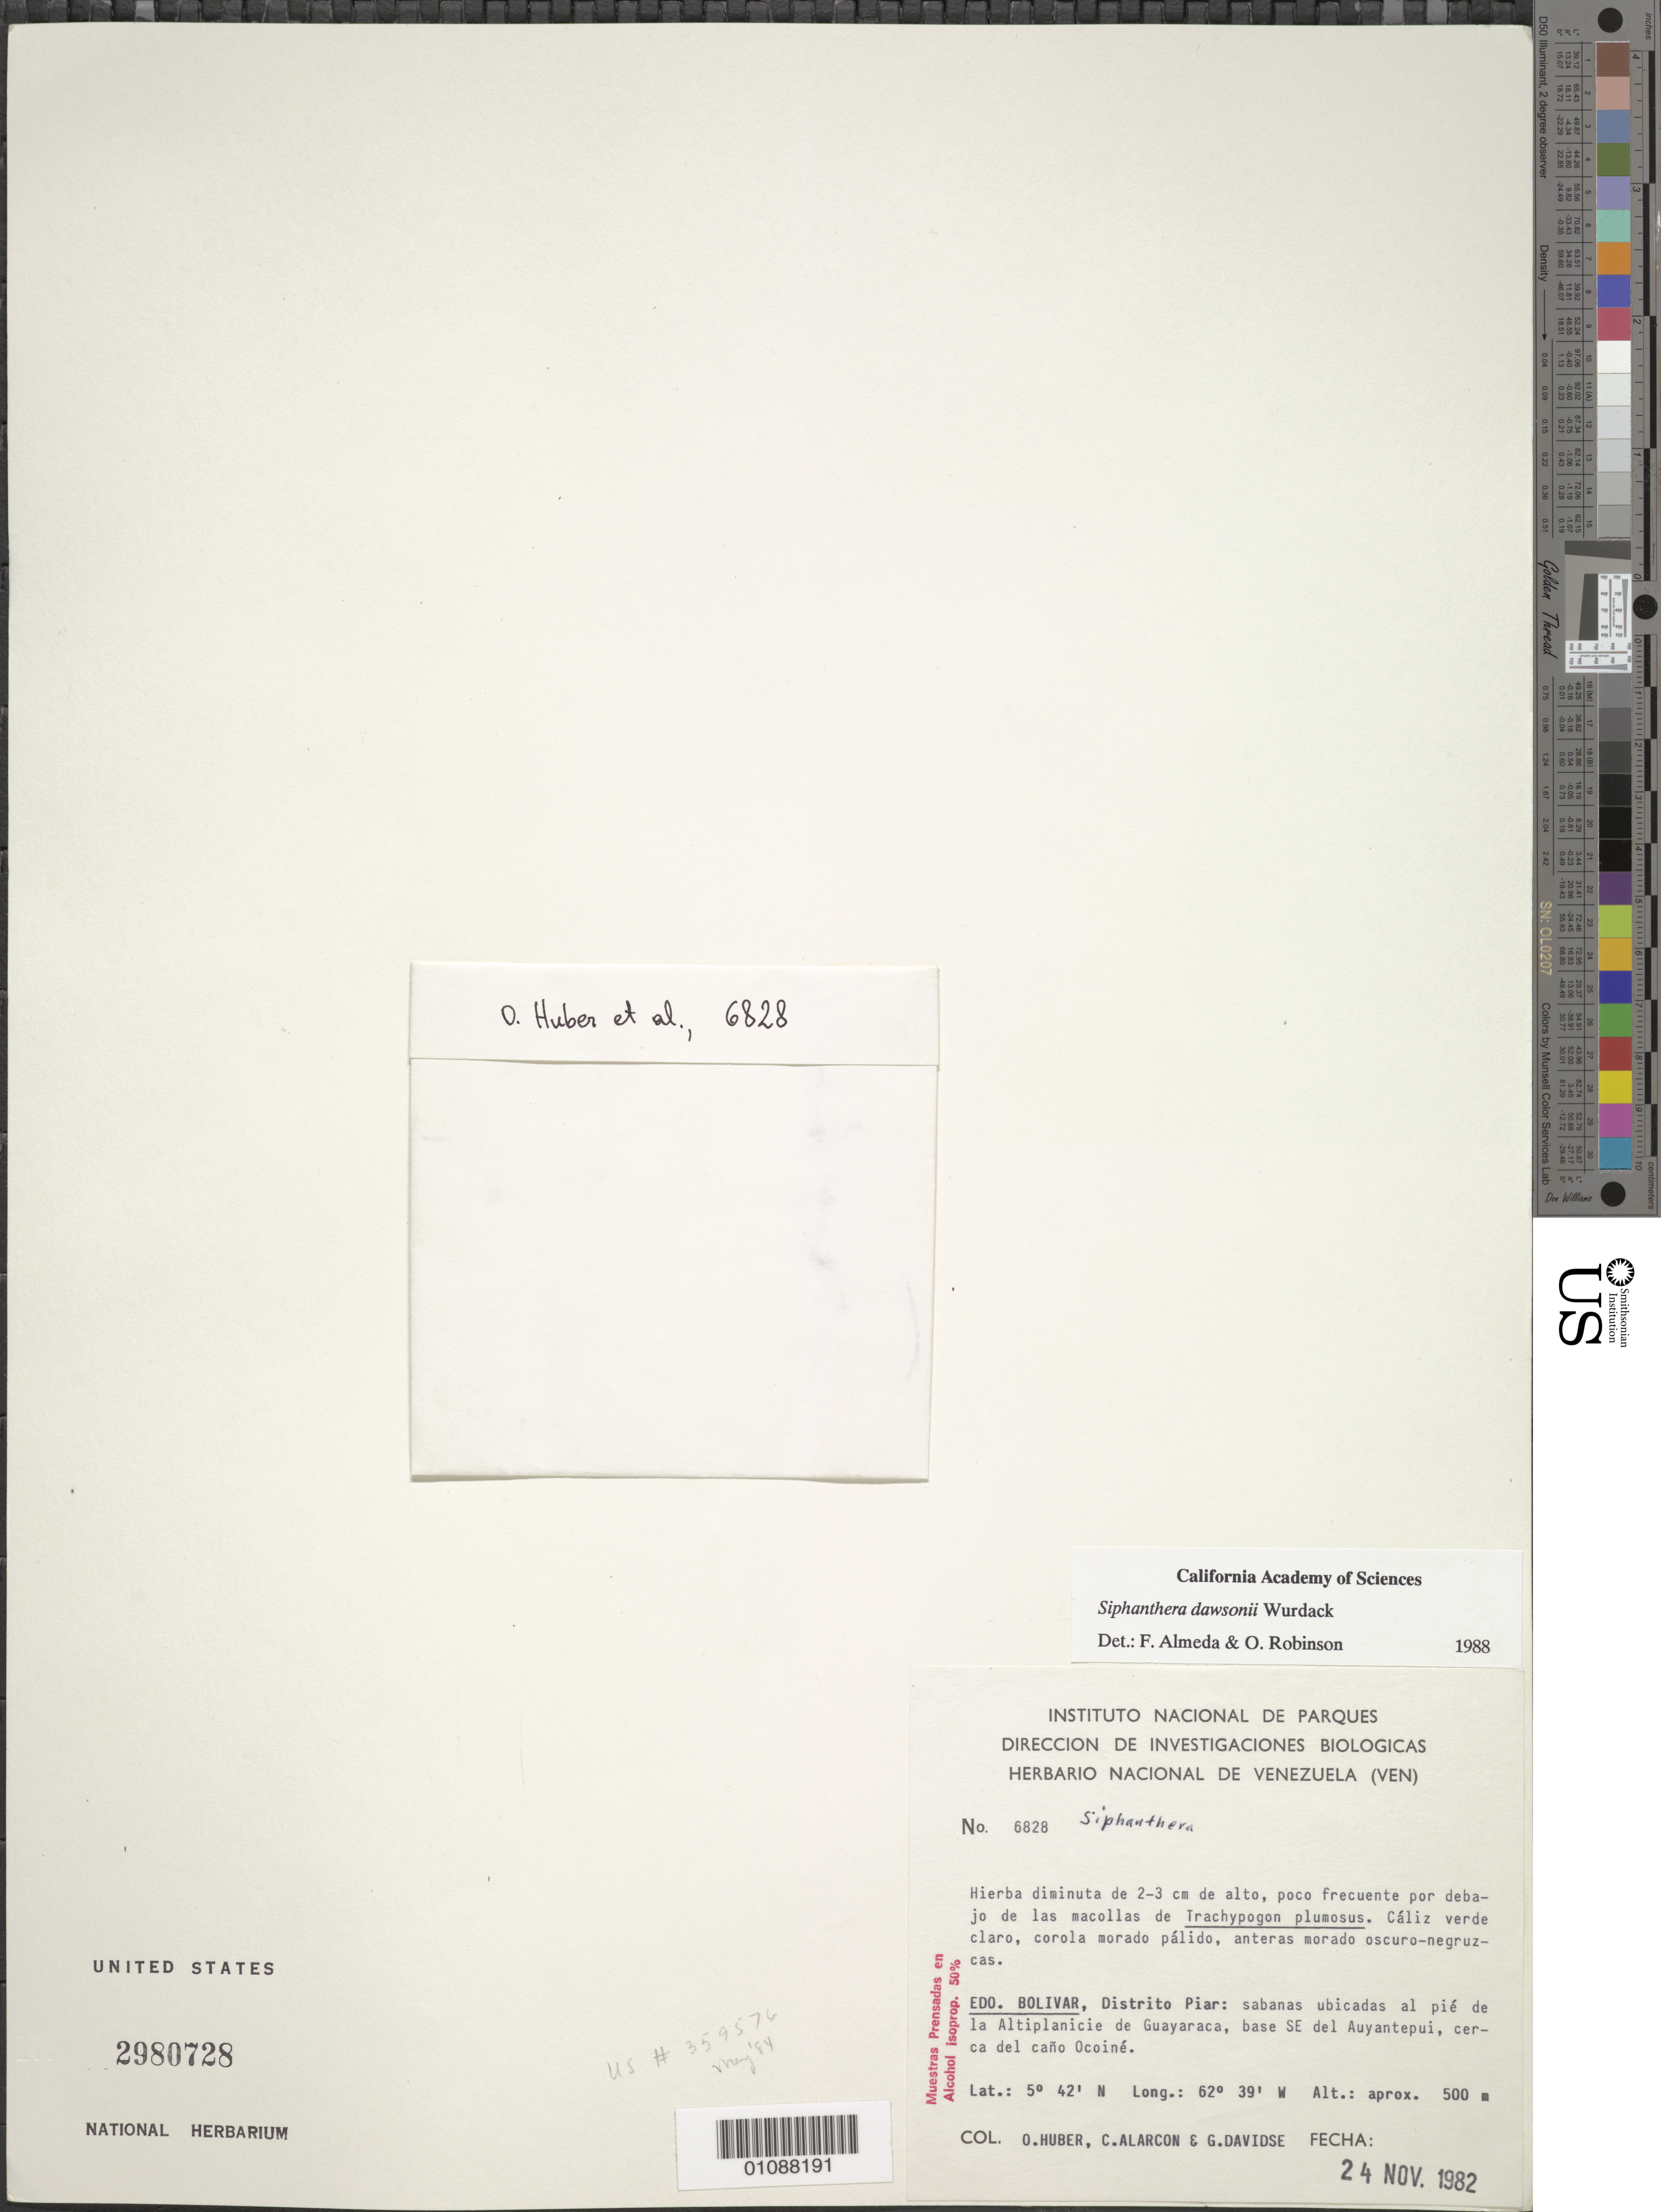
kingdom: Plantae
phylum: Tracheophyta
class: Magnoliopsida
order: Myrtales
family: Melastomataceae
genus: Siphanthera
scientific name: Siphanthera dawsonii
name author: Wurdack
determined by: Almeda, F.; Robinson, O. R.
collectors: O. Huber, C. Alarcon & G. Davidse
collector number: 6828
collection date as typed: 24-Nov-82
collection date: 1982-11-24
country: Venezuela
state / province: Bolívar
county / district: Piar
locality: Guayaraca, SE of Auyantepuí, near cano Ocoiné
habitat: Sabanas ubicadas; por debajo de las macollas de Trachypogon plumosus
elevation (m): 500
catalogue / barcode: US 2980728